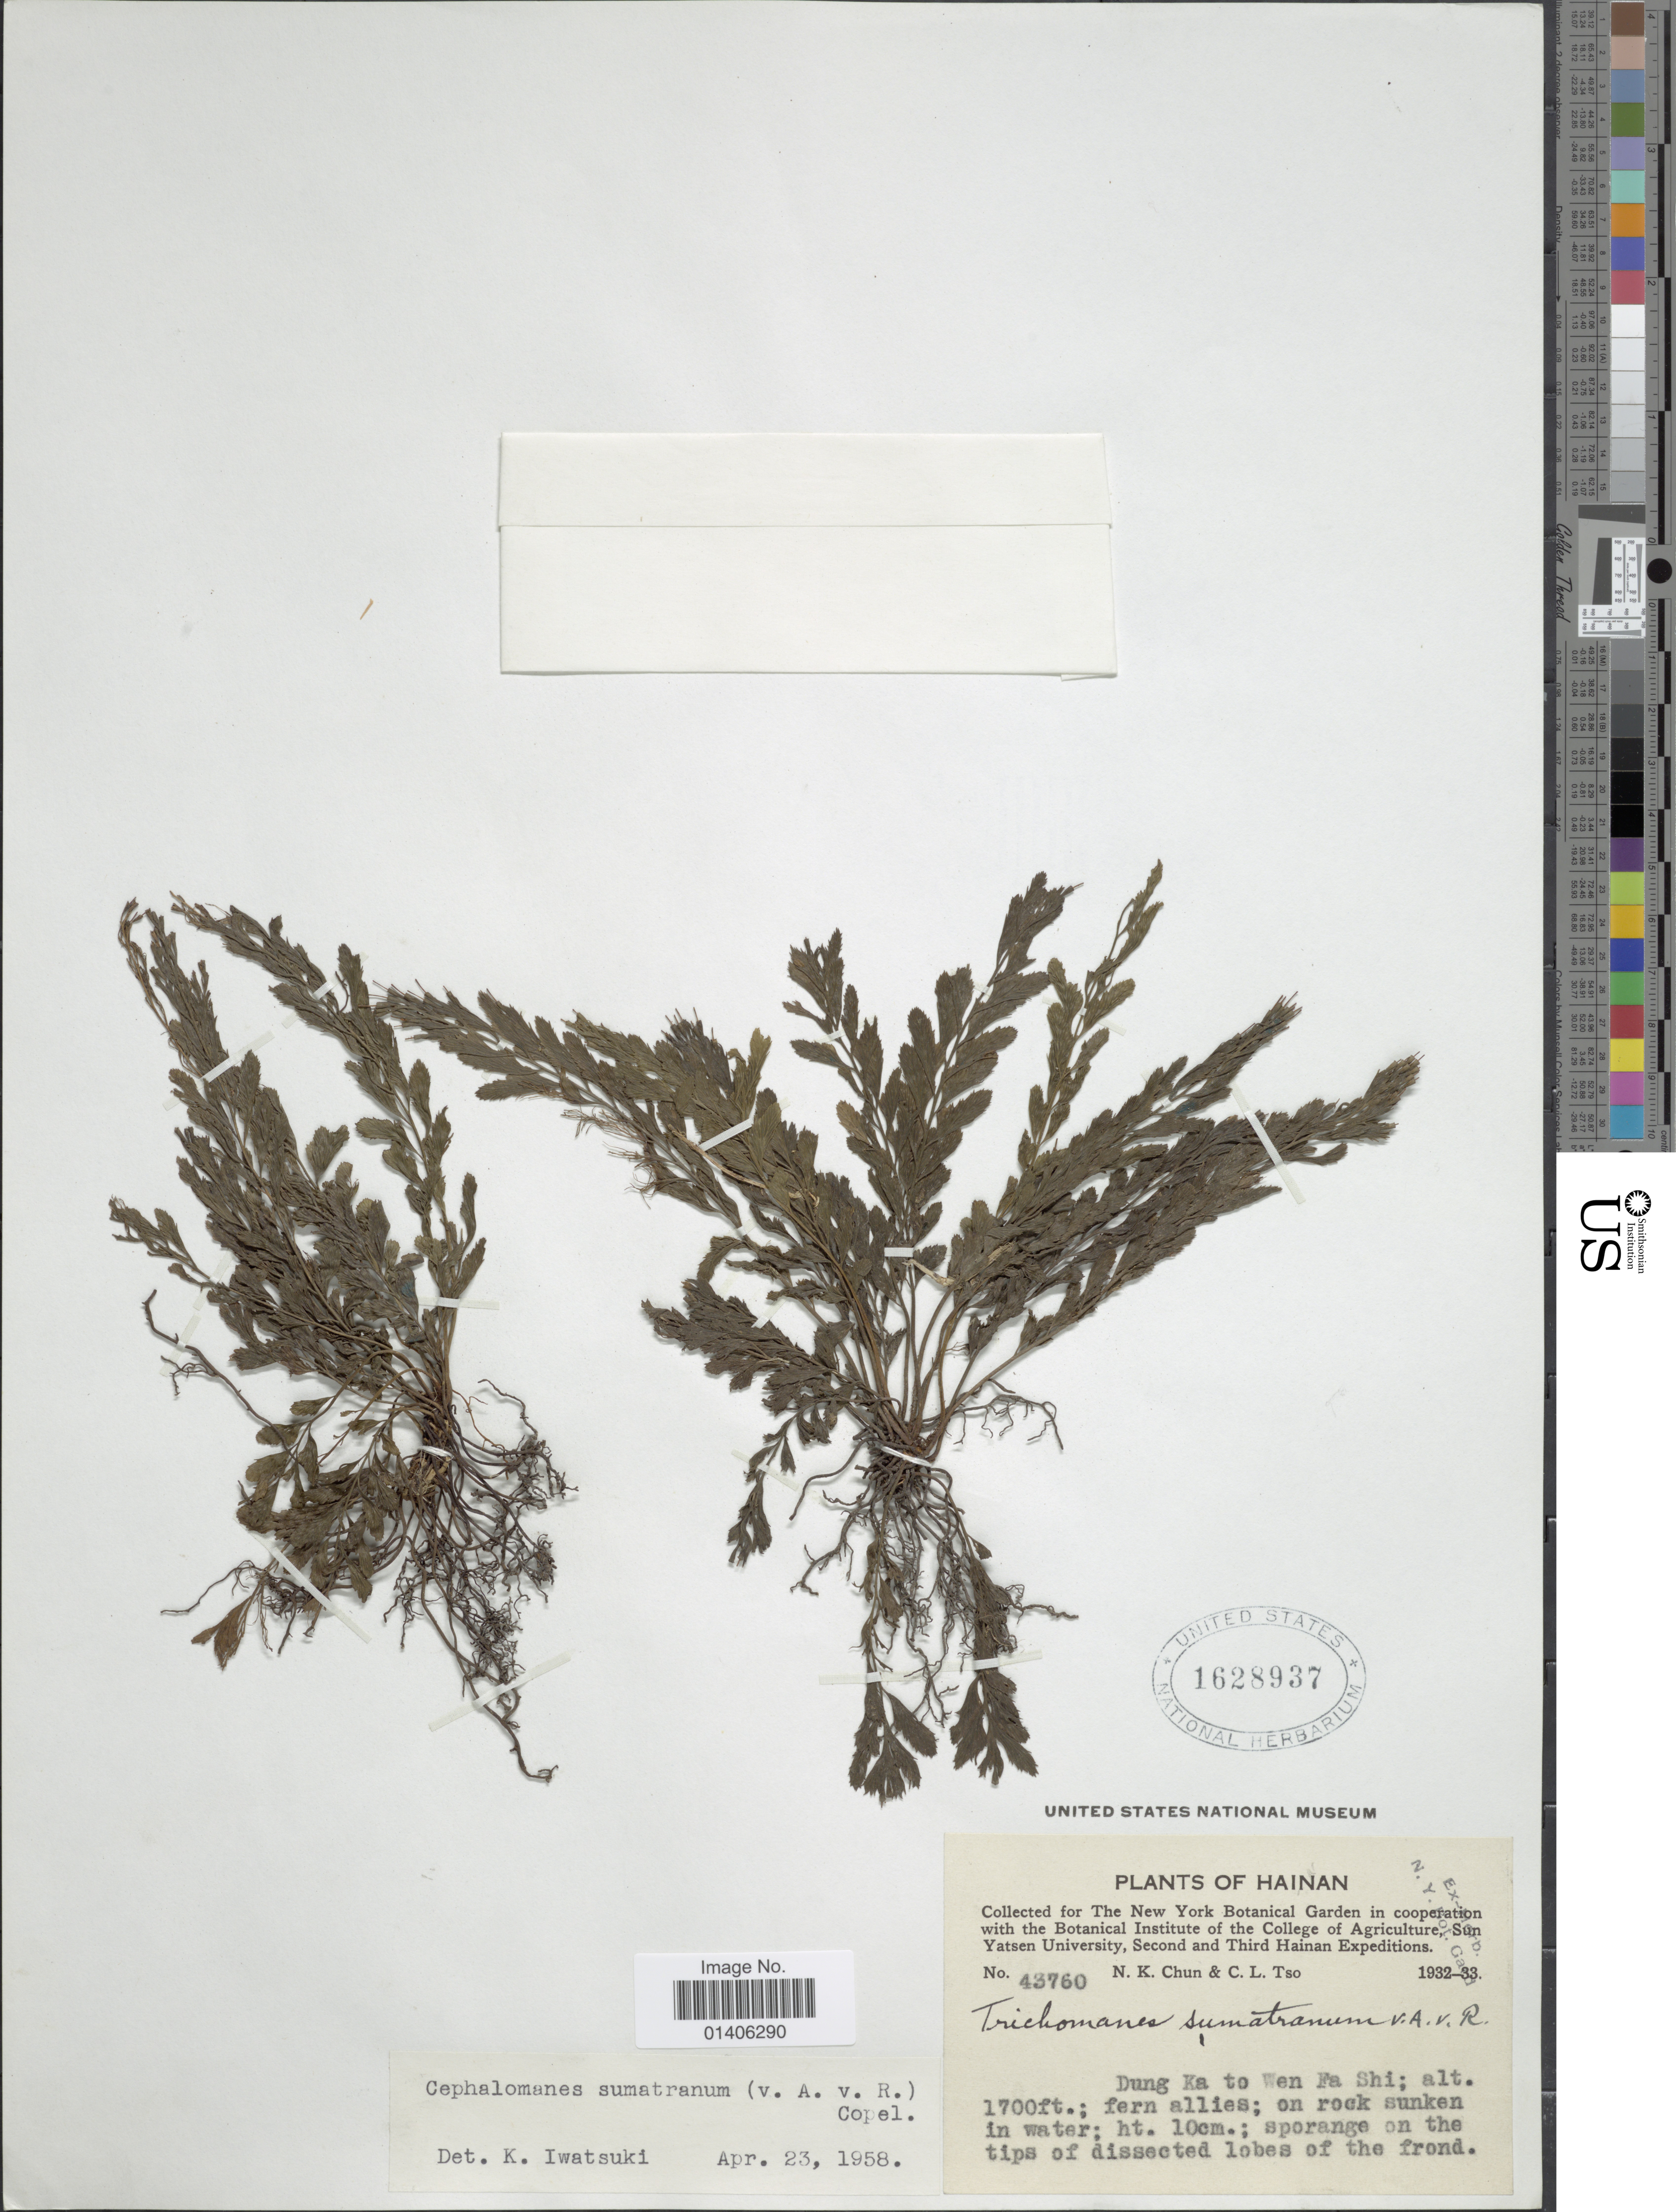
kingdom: Plantae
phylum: Tracheophyta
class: Polypodiopsida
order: Hymenophyllales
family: Hymenophyllaceae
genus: Cephalomanes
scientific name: Cephalomanes javanicum var. sumatranum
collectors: N. K. Chun & C. Tso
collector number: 43760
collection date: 1932/1933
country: China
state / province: Hainan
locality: Dung Ka To Wen Fa Shi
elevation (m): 518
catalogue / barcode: US 1628937